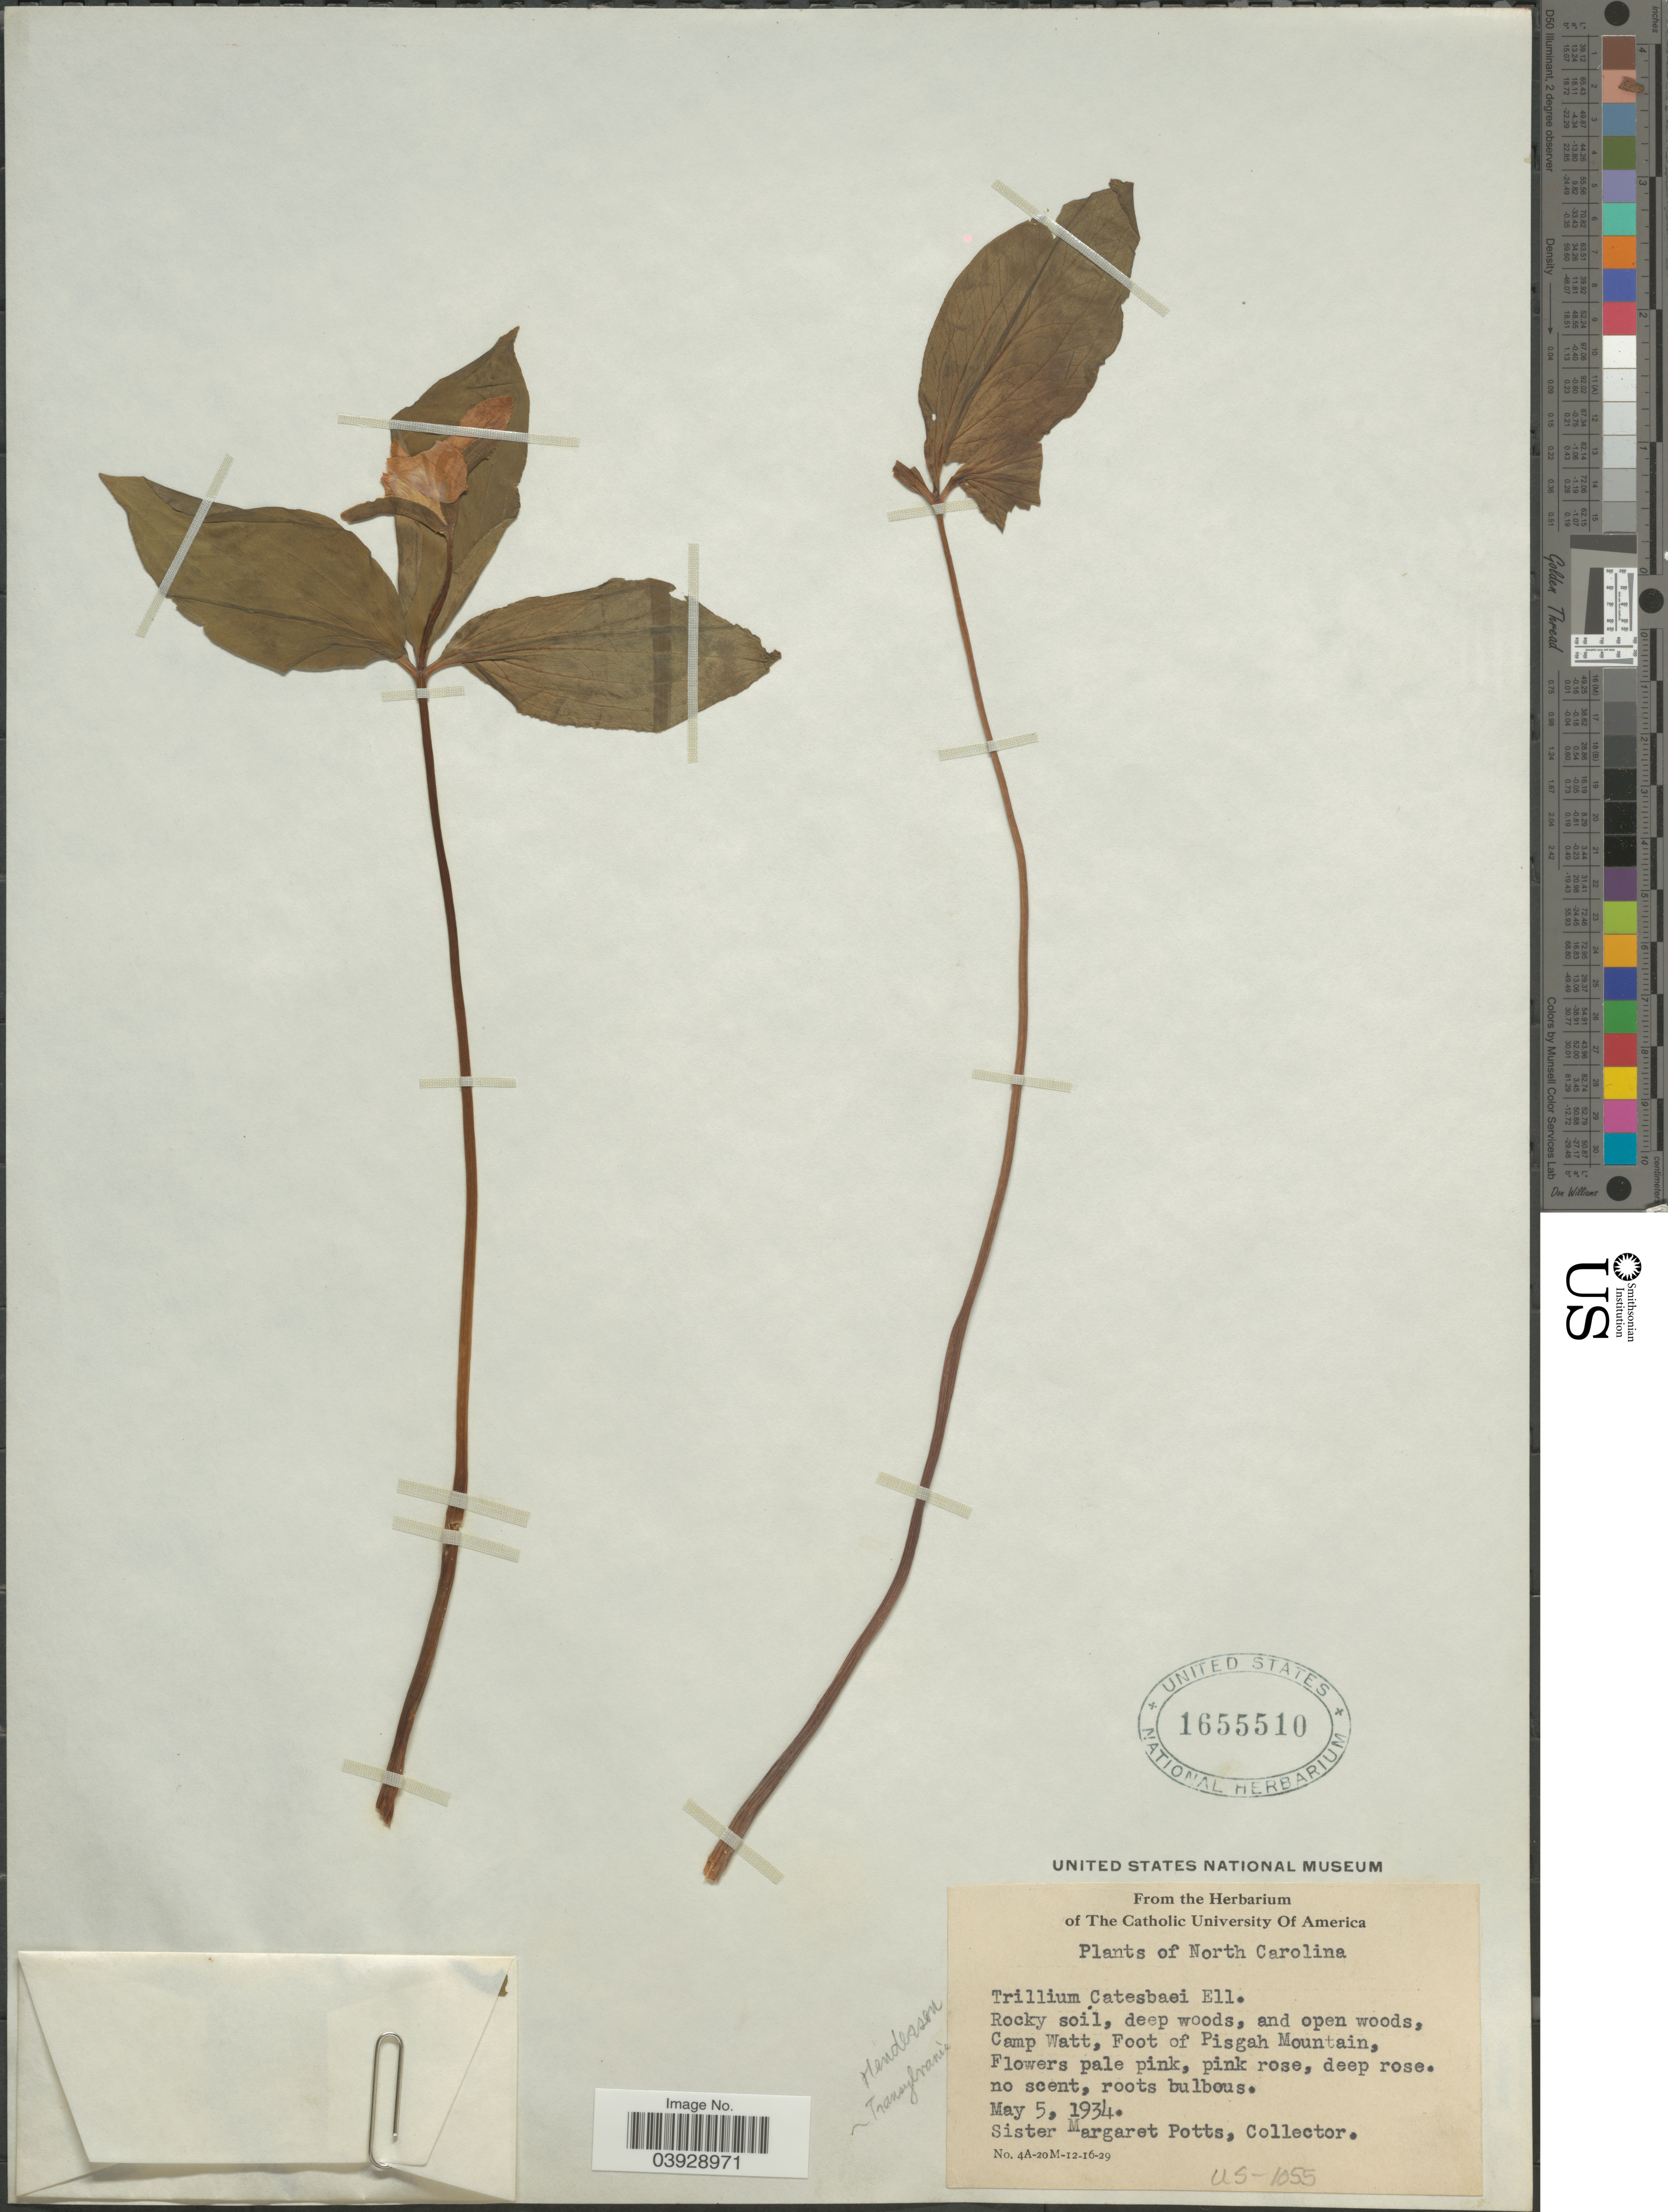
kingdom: Plantae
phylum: Tracheophyta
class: Liliopsida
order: Liliales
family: Melanthiaceae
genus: Trillium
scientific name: Trillium catesbaei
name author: Elliott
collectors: M. Potts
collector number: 4A-20M-12-16-29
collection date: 1934-05-05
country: United States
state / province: North Carolina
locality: Camp Watt, Foot of Pisgah Mountain.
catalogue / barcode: US 1655510